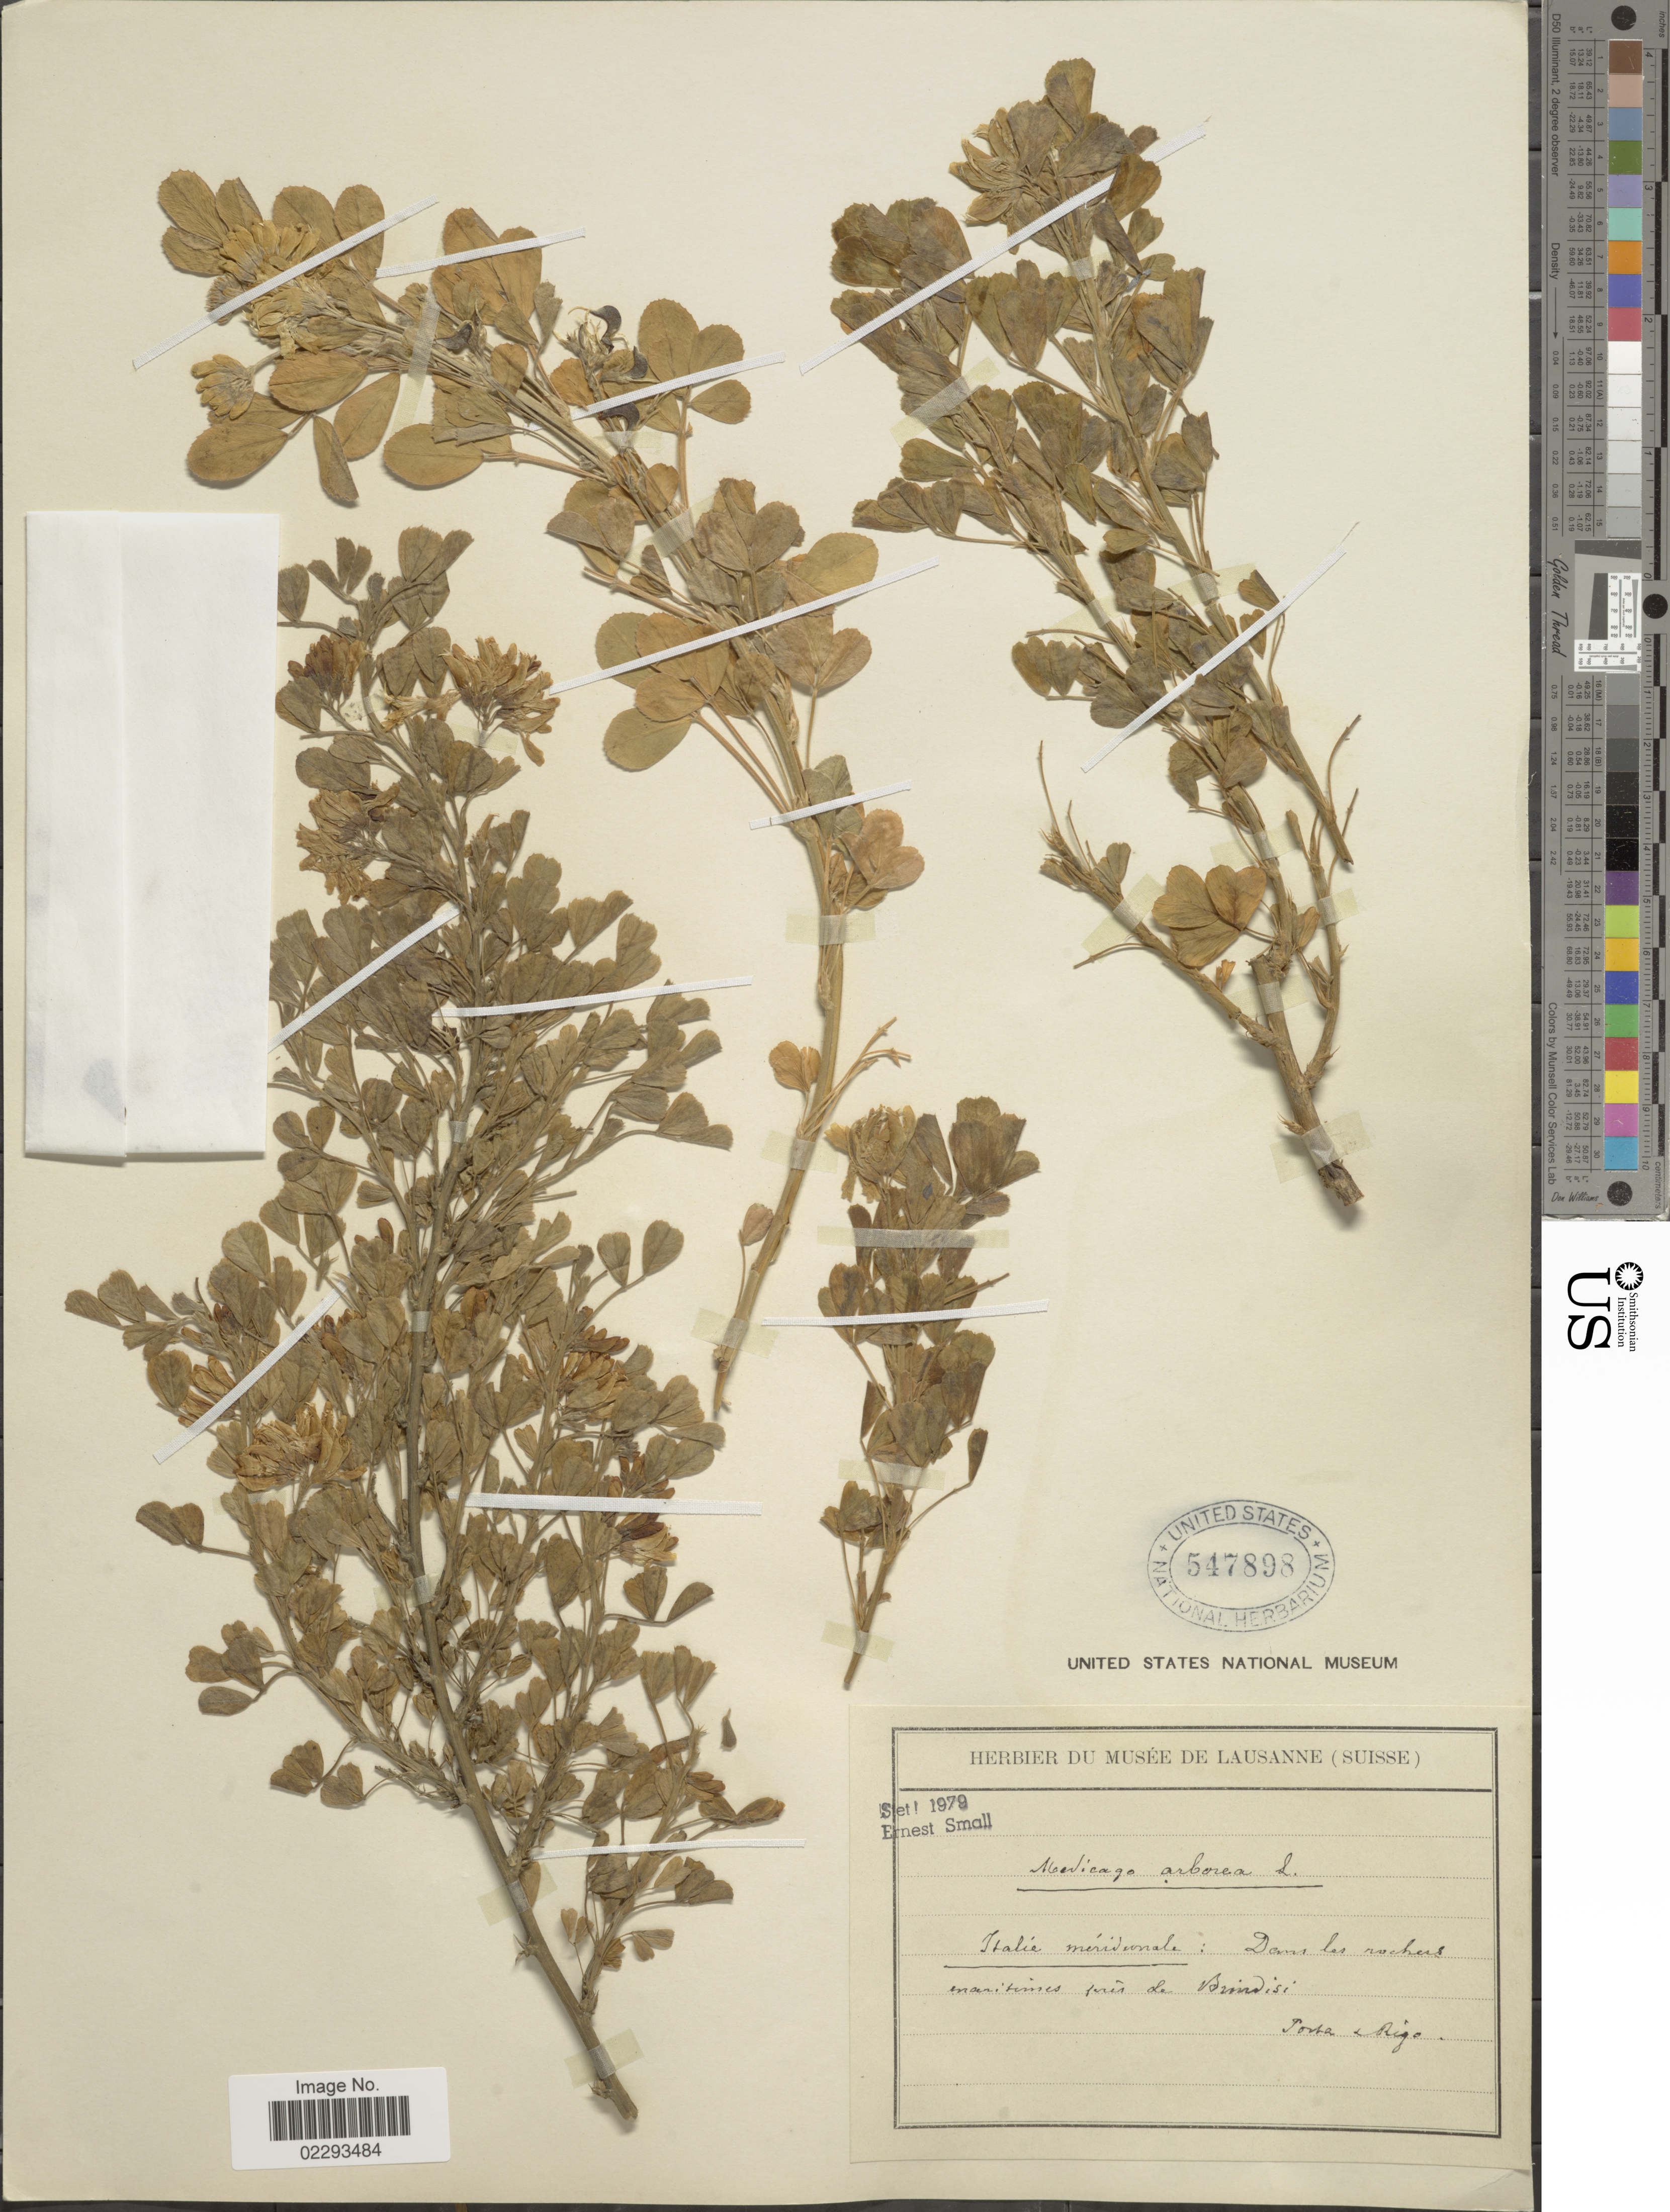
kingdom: Plantae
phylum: Tracheophyta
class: Magnoliopsida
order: Fabales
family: Fabaceae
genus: Medicago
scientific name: Medicago arborea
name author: L.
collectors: -- Porta & -- Rigo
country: Italy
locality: Ialie meridonale: Dans les rochers maritimes prés de Brindisi [interpreted]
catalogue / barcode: US 547898